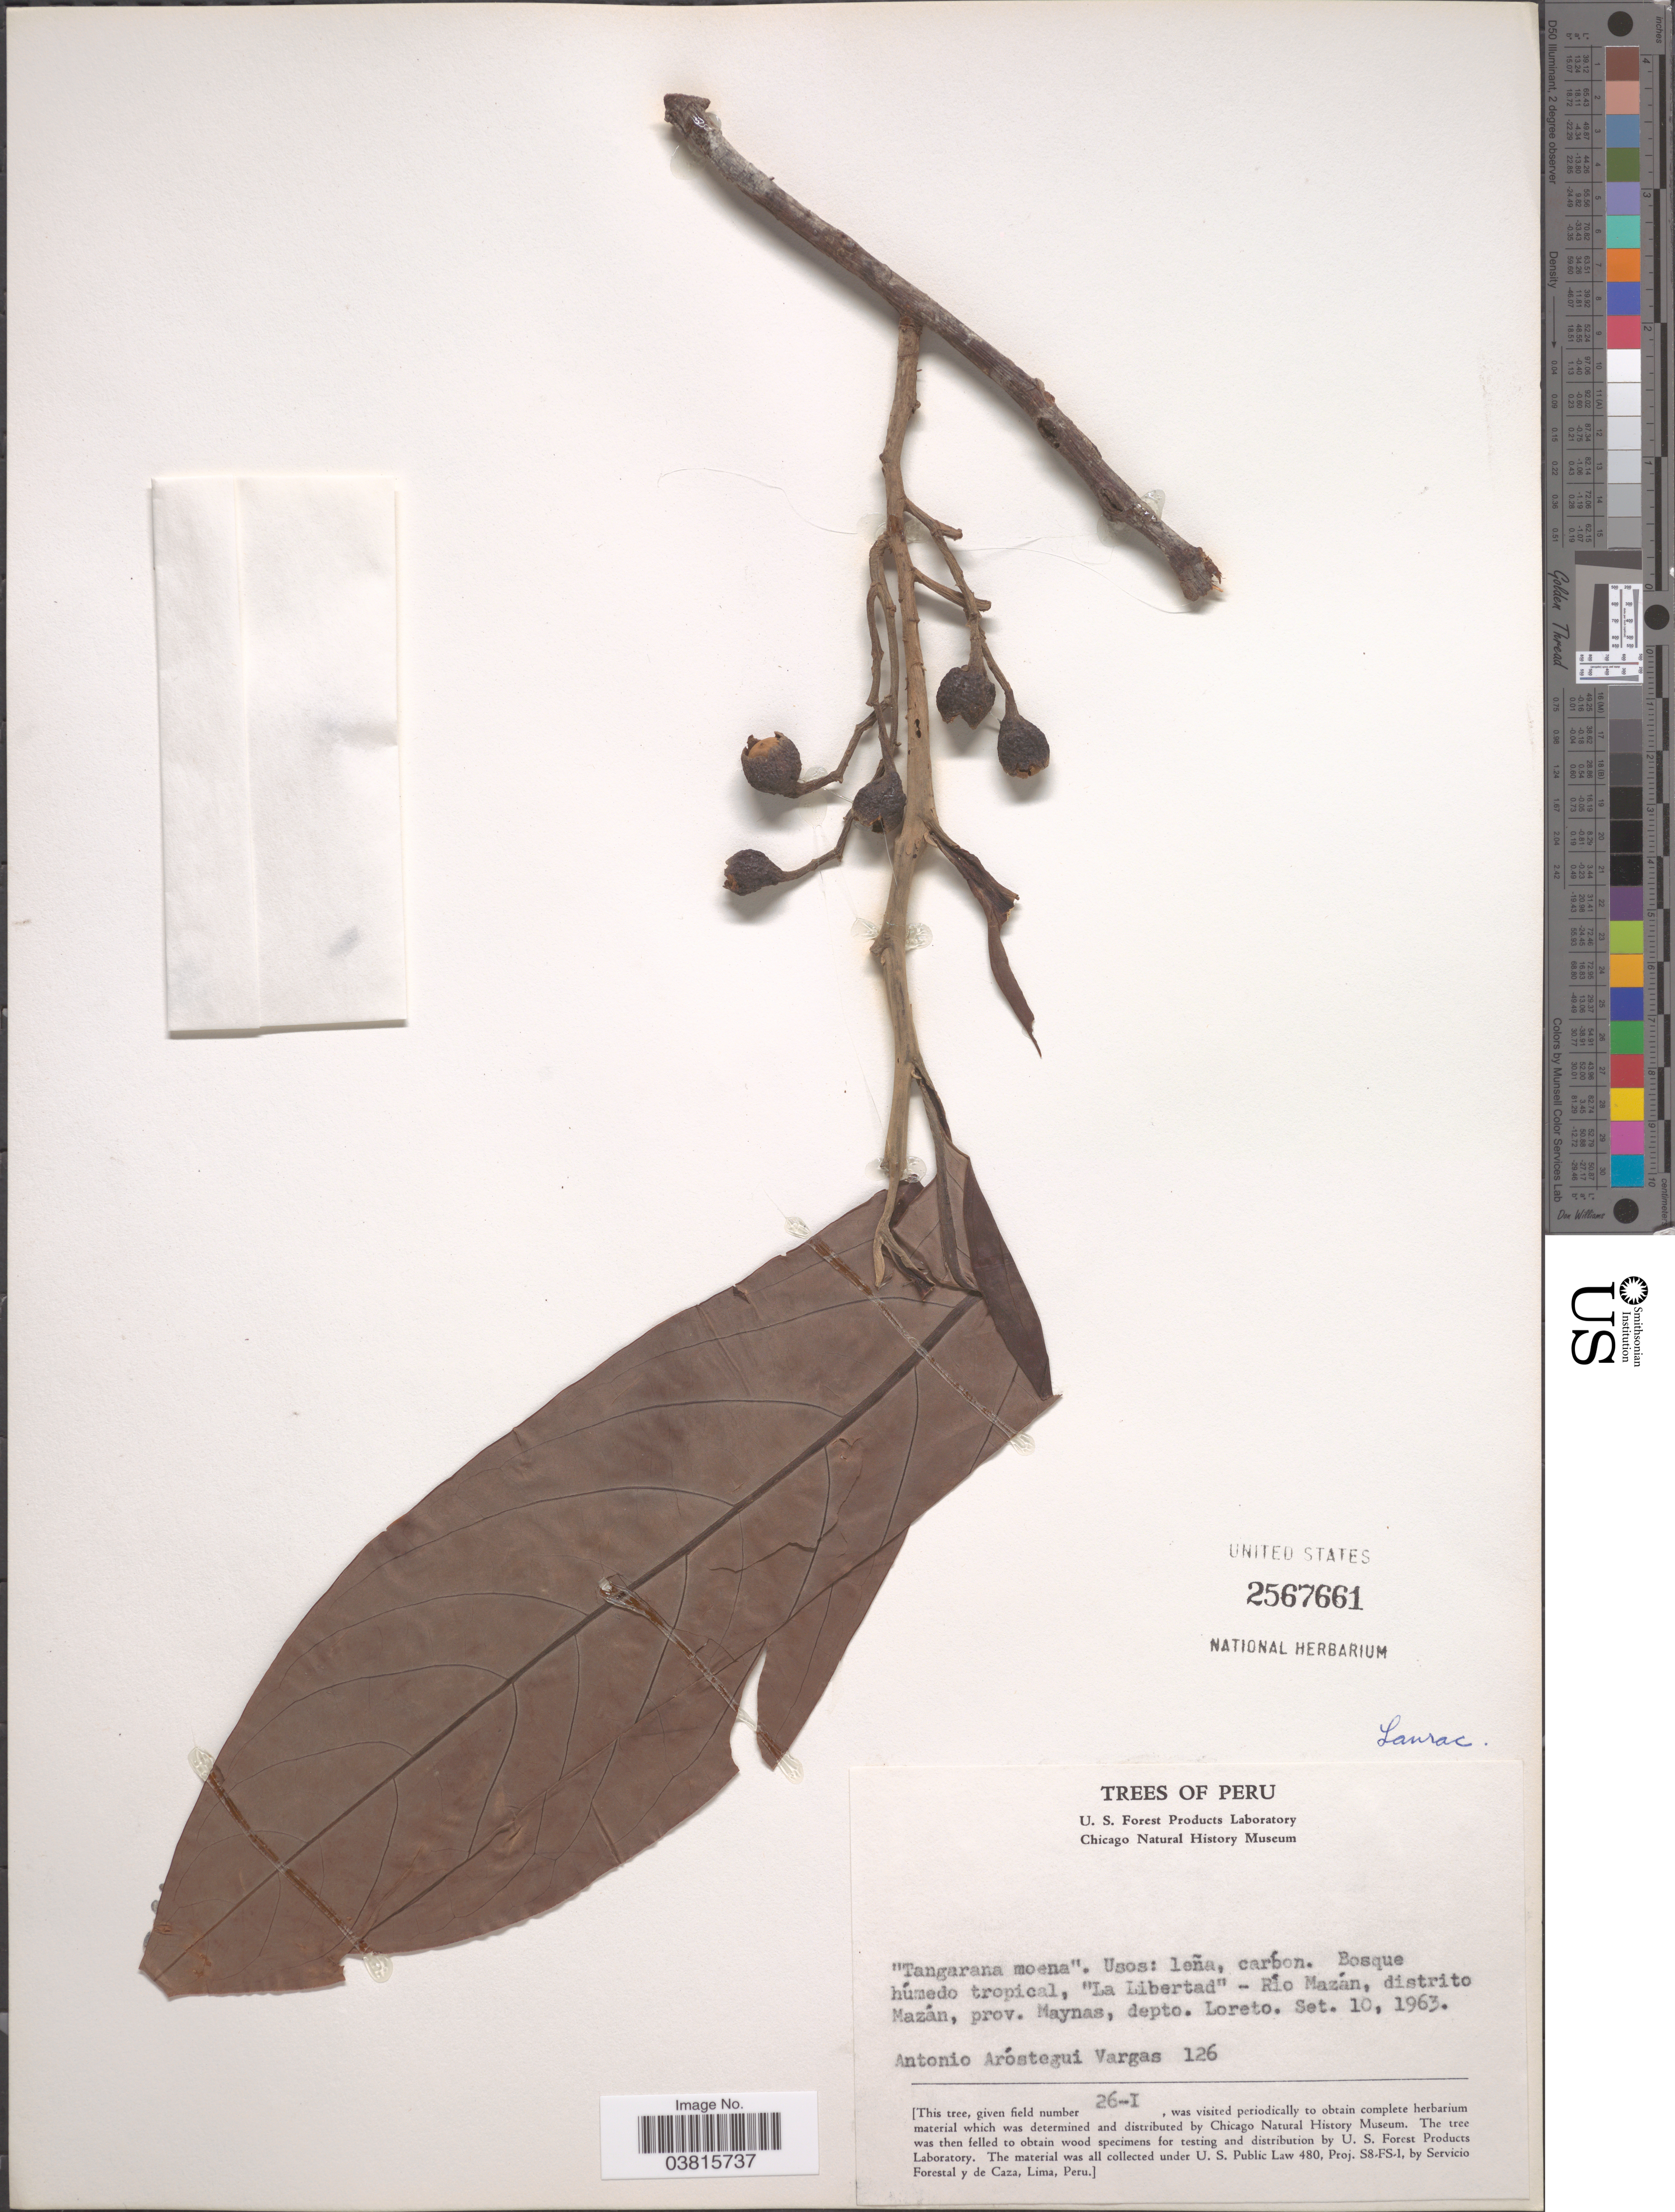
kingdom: Plantae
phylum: Tracheophyta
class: Magnoliopsida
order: Laurales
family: Lauraceae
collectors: A. Aróstegui V.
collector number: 126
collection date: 1963-09-10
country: Peru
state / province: Loreto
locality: Bosque húmedo tropical, 'La Libertad' - Río Mazán, distrito Mazán, prov. Maynas, depto. Loreto.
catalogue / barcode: US 2567661